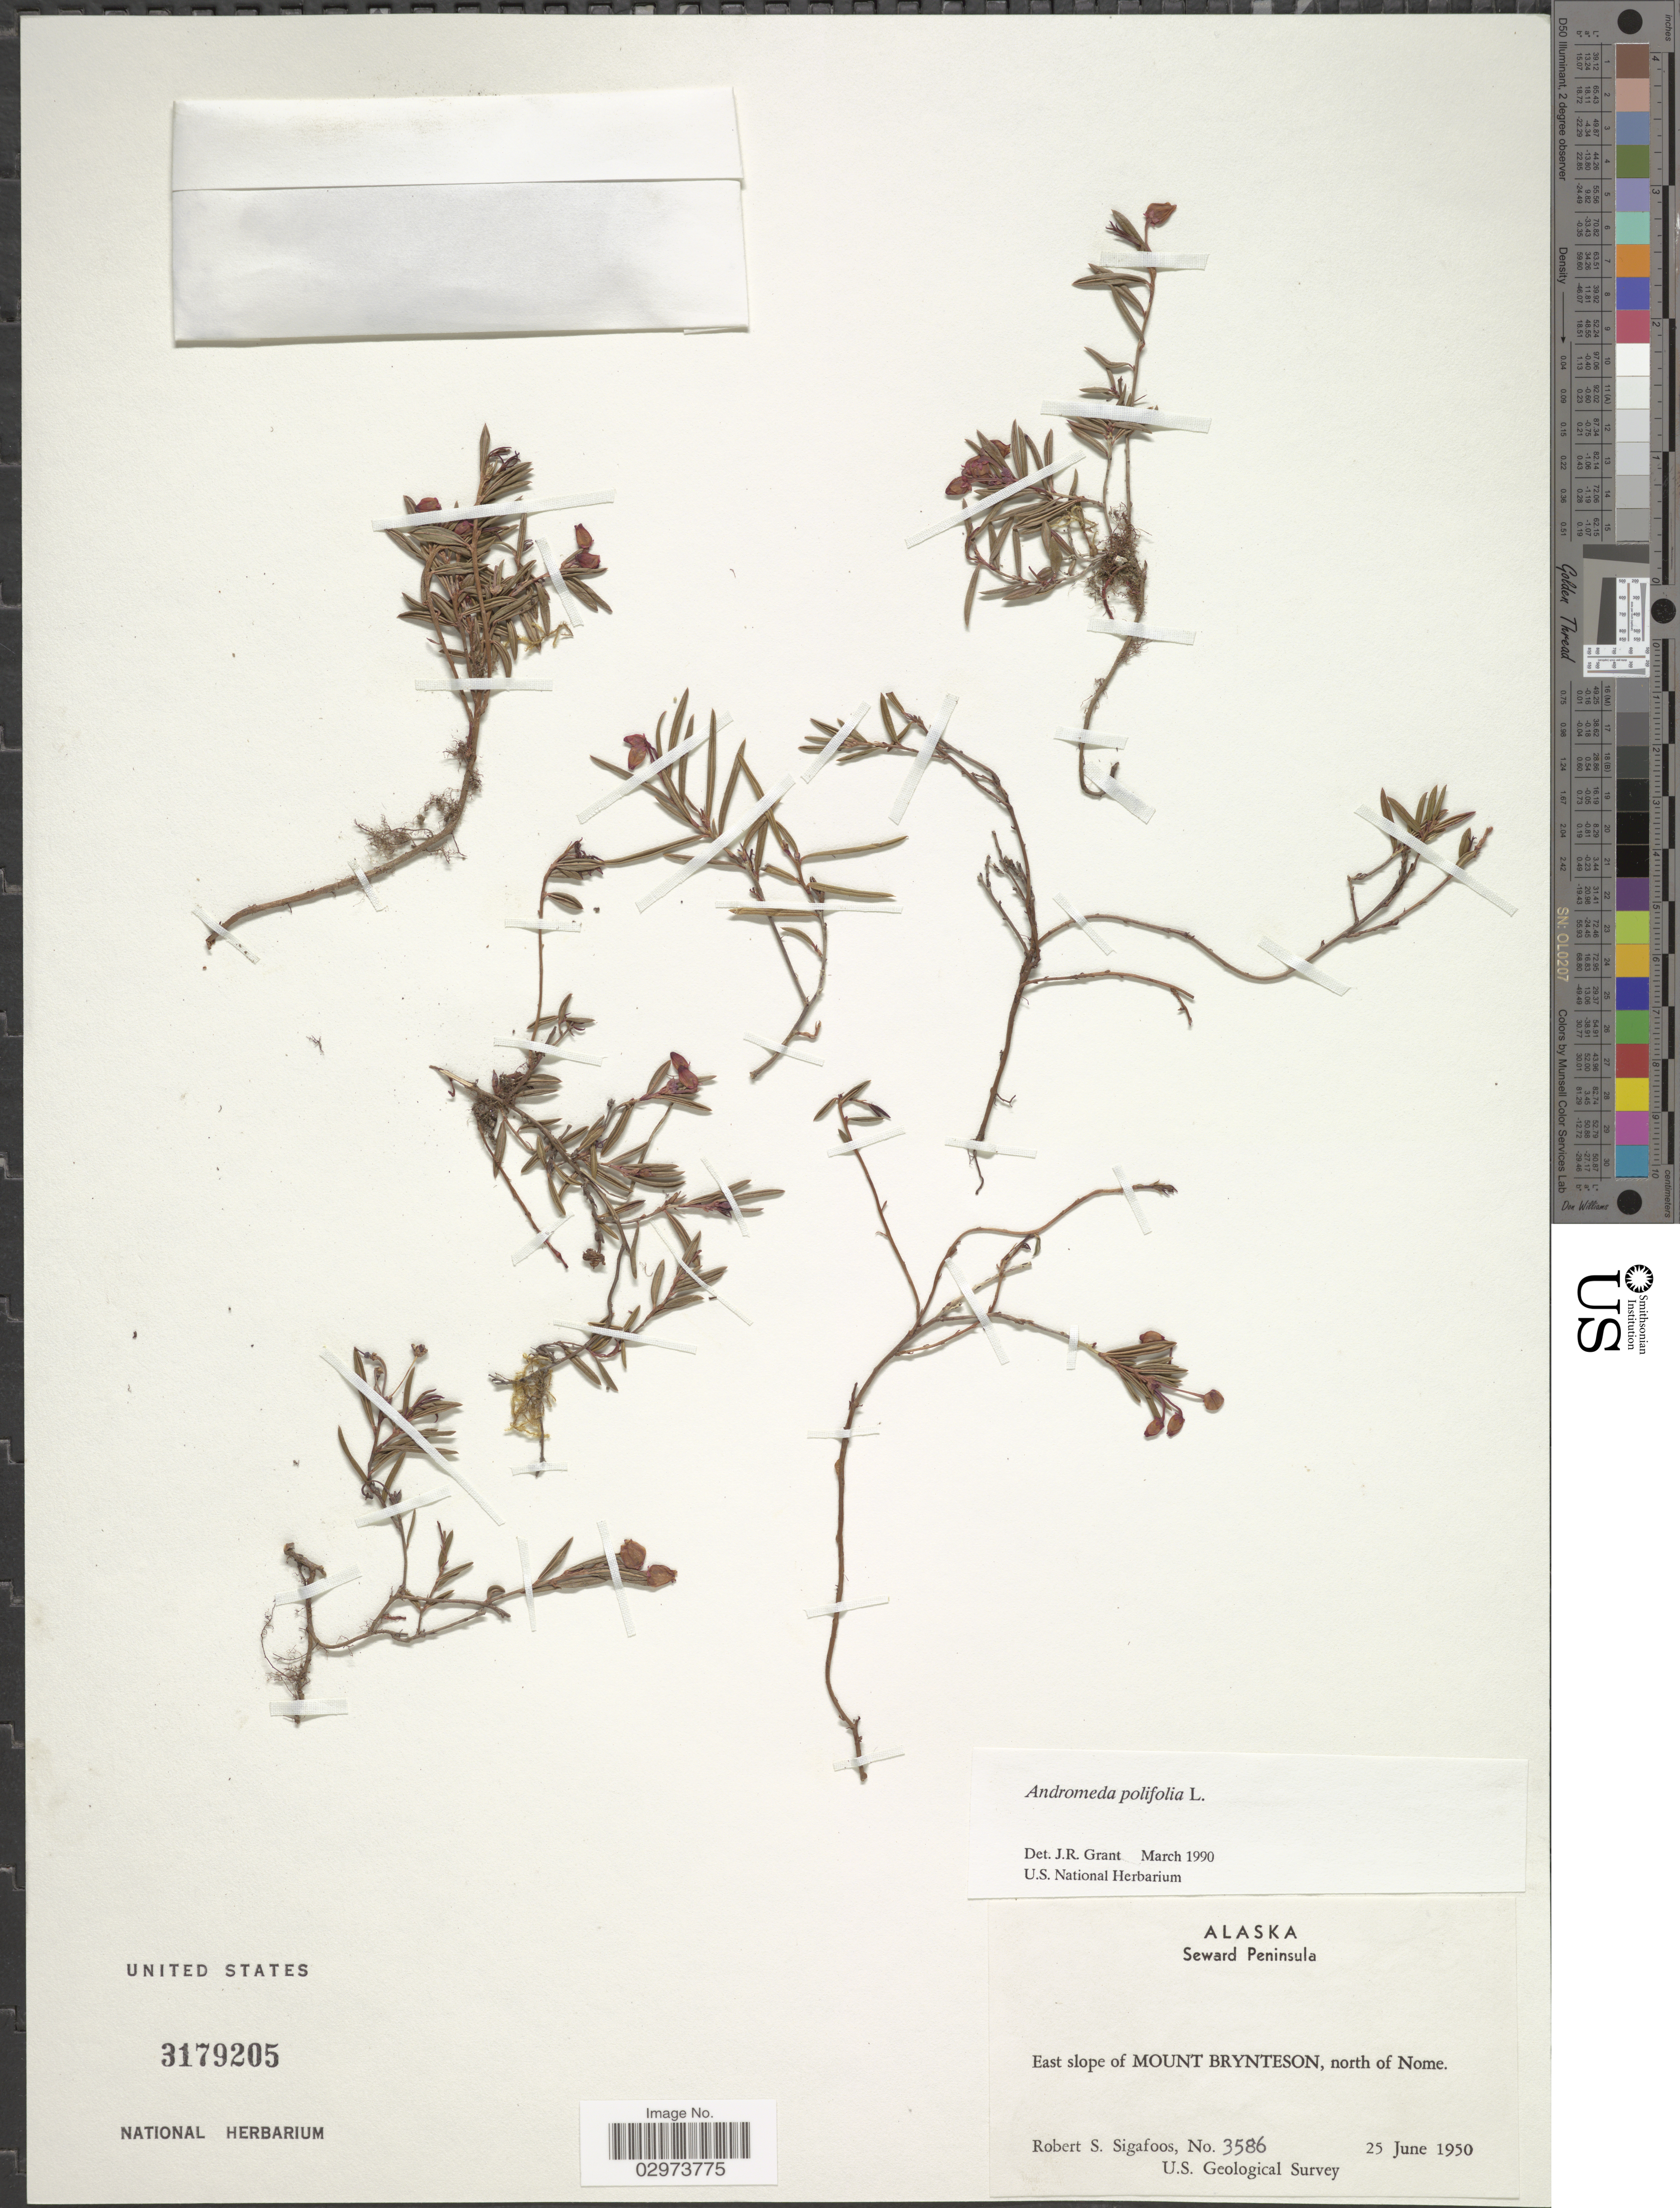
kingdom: Plantae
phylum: Tracheophyta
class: Magnoliopsida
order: Ericales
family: Ericaceae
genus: Andromeda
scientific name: Andromeda polifolia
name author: L.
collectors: R. Sigafoos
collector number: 3586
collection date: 1950-06-25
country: United States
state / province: Alaska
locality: Seward Peninsula. East slope of Mount Brynteson, north of Nome.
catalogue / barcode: US 3179205